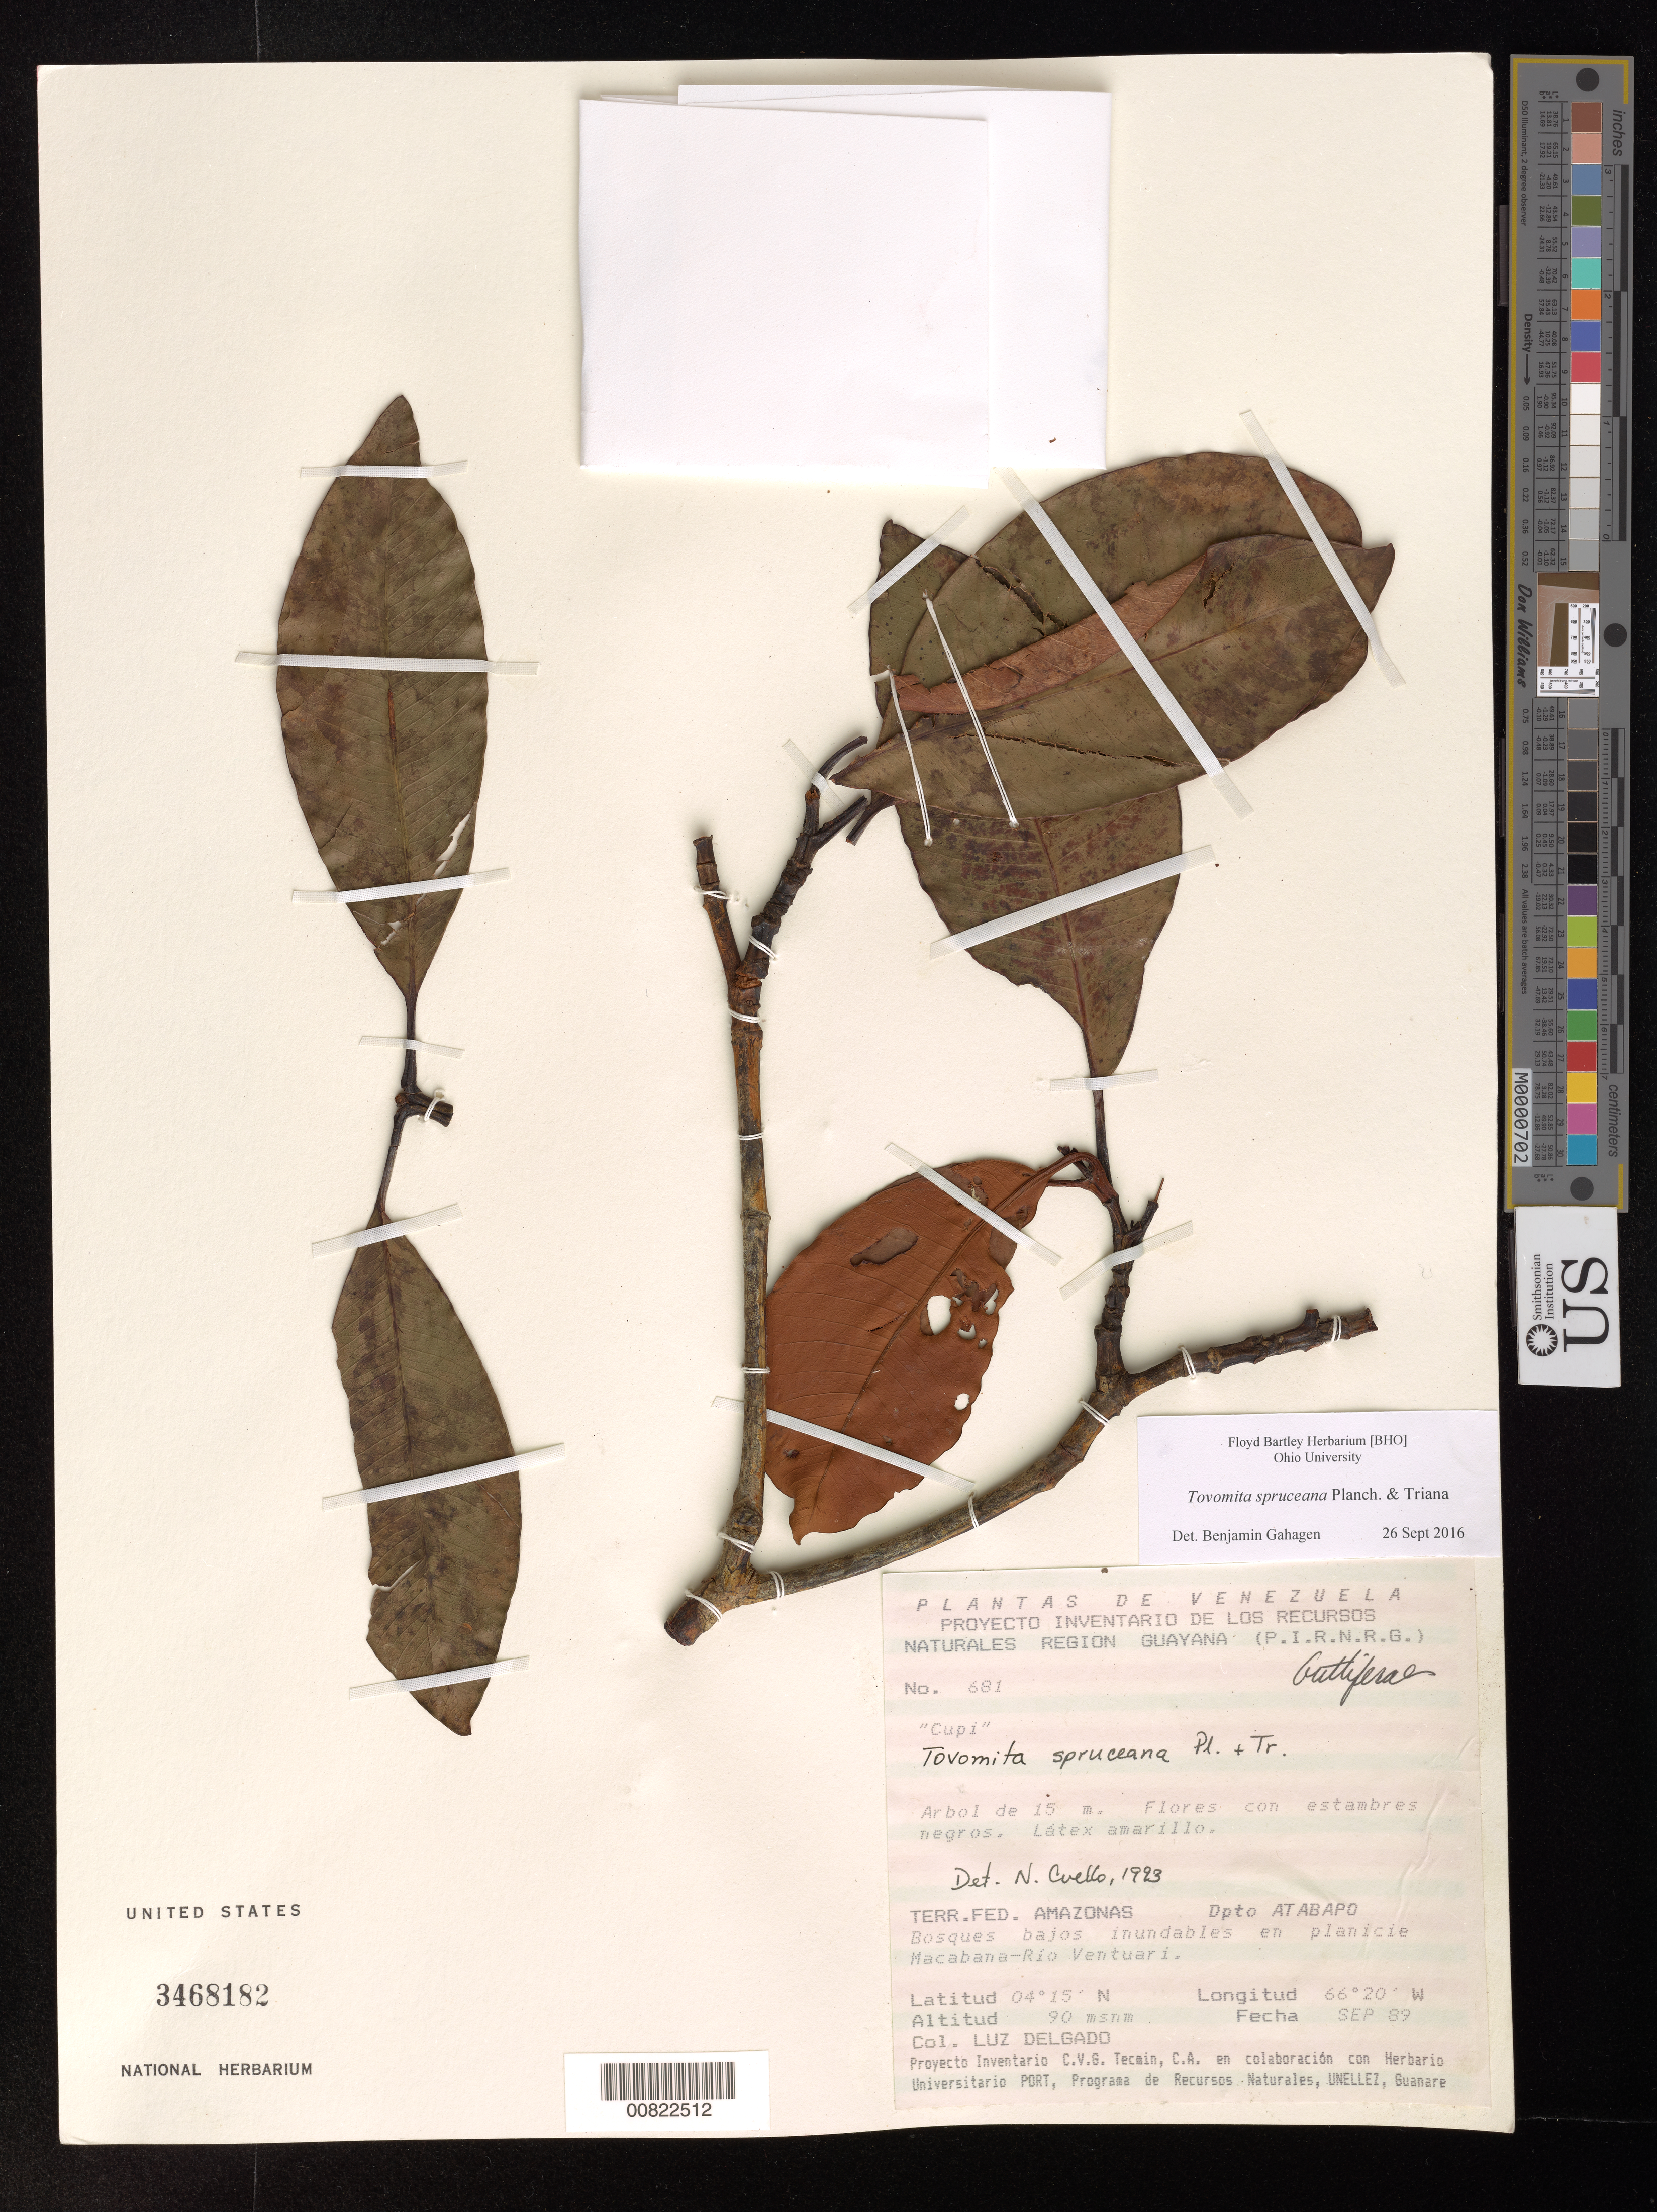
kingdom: Plantae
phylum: Tracheophyta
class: Magnoliopsida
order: Malpighiales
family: Clusiaceae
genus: Tovomita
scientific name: Tovomita spruceana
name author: Planch. & Triana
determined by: Cuello, Nidia L.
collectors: L. Delgado V.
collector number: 681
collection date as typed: Sep-89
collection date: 1989-09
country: Venezuela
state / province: Amazonas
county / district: Atabapo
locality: Macabana-Río Ventuari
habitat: Bosques bajos inundables en planicie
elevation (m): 140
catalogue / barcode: US 3468182